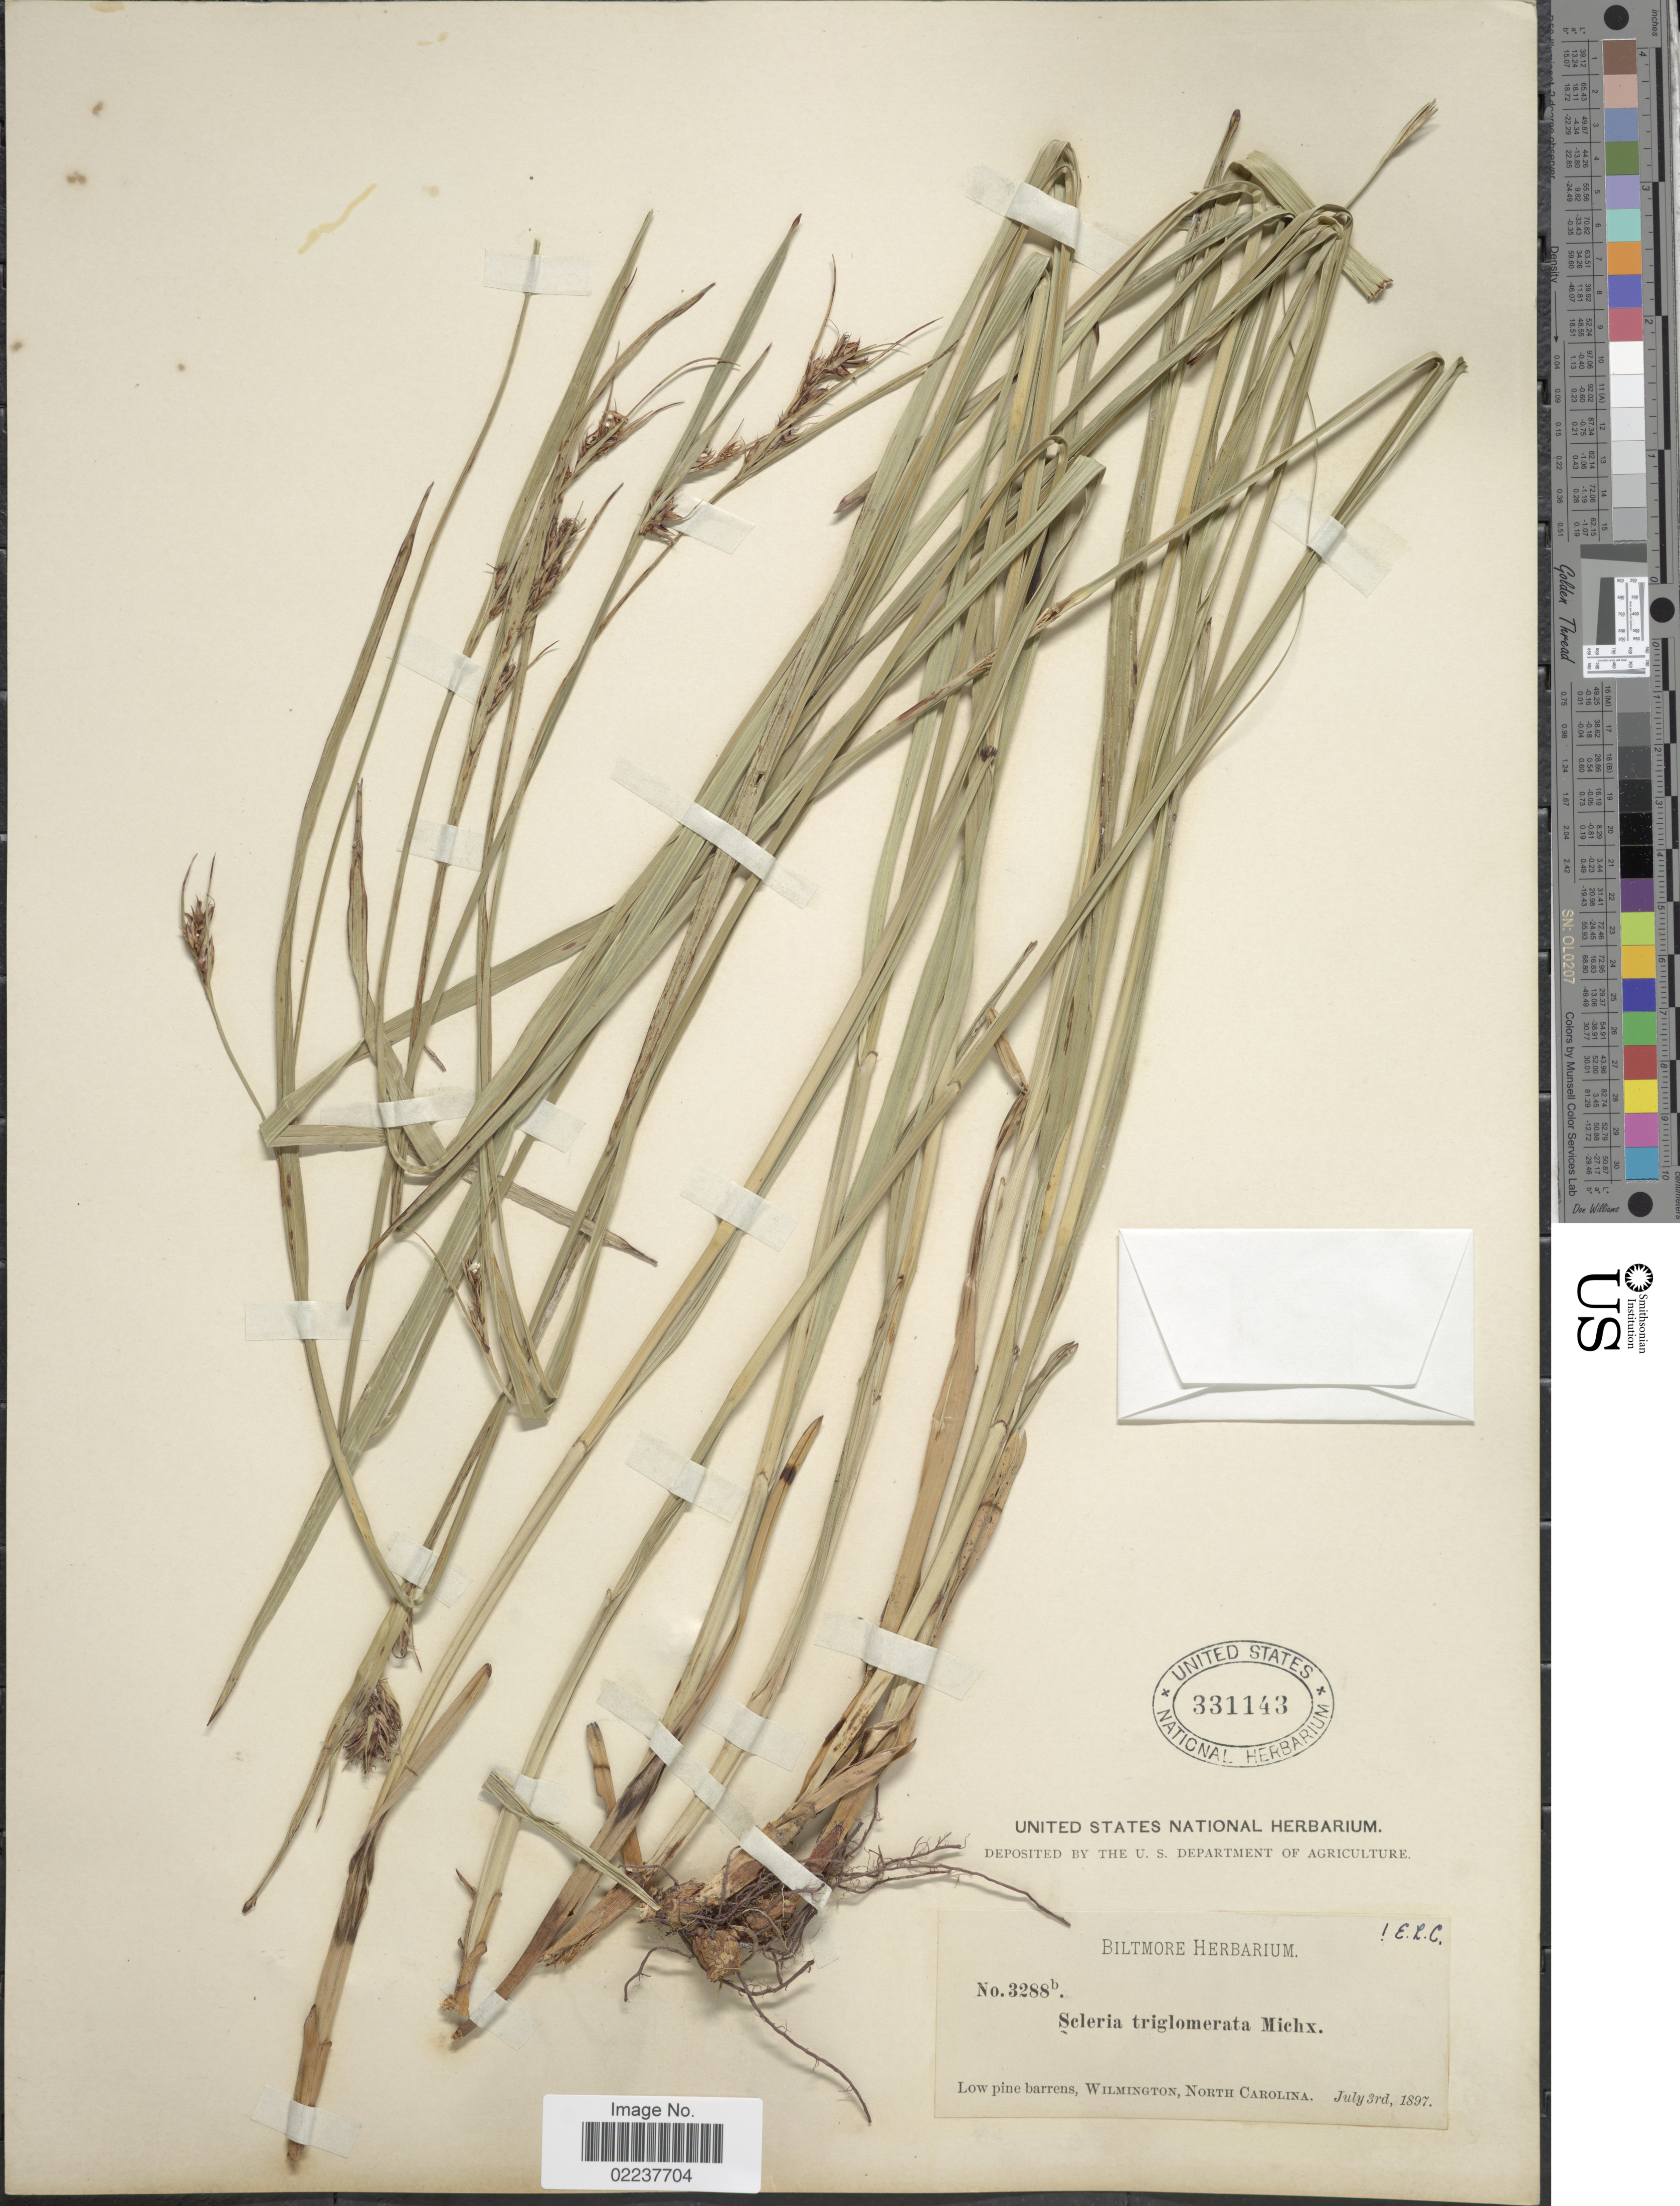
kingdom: Plantae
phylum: Tracheophyta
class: Liliopsida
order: Poales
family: Cyperaceae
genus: Scleria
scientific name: Scleria triglomerata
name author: Michx.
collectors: ex herb. Biltmore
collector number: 3288b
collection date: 1897-07-03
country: United States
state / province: North Carolina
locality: Wilmington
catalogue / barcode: US 331143